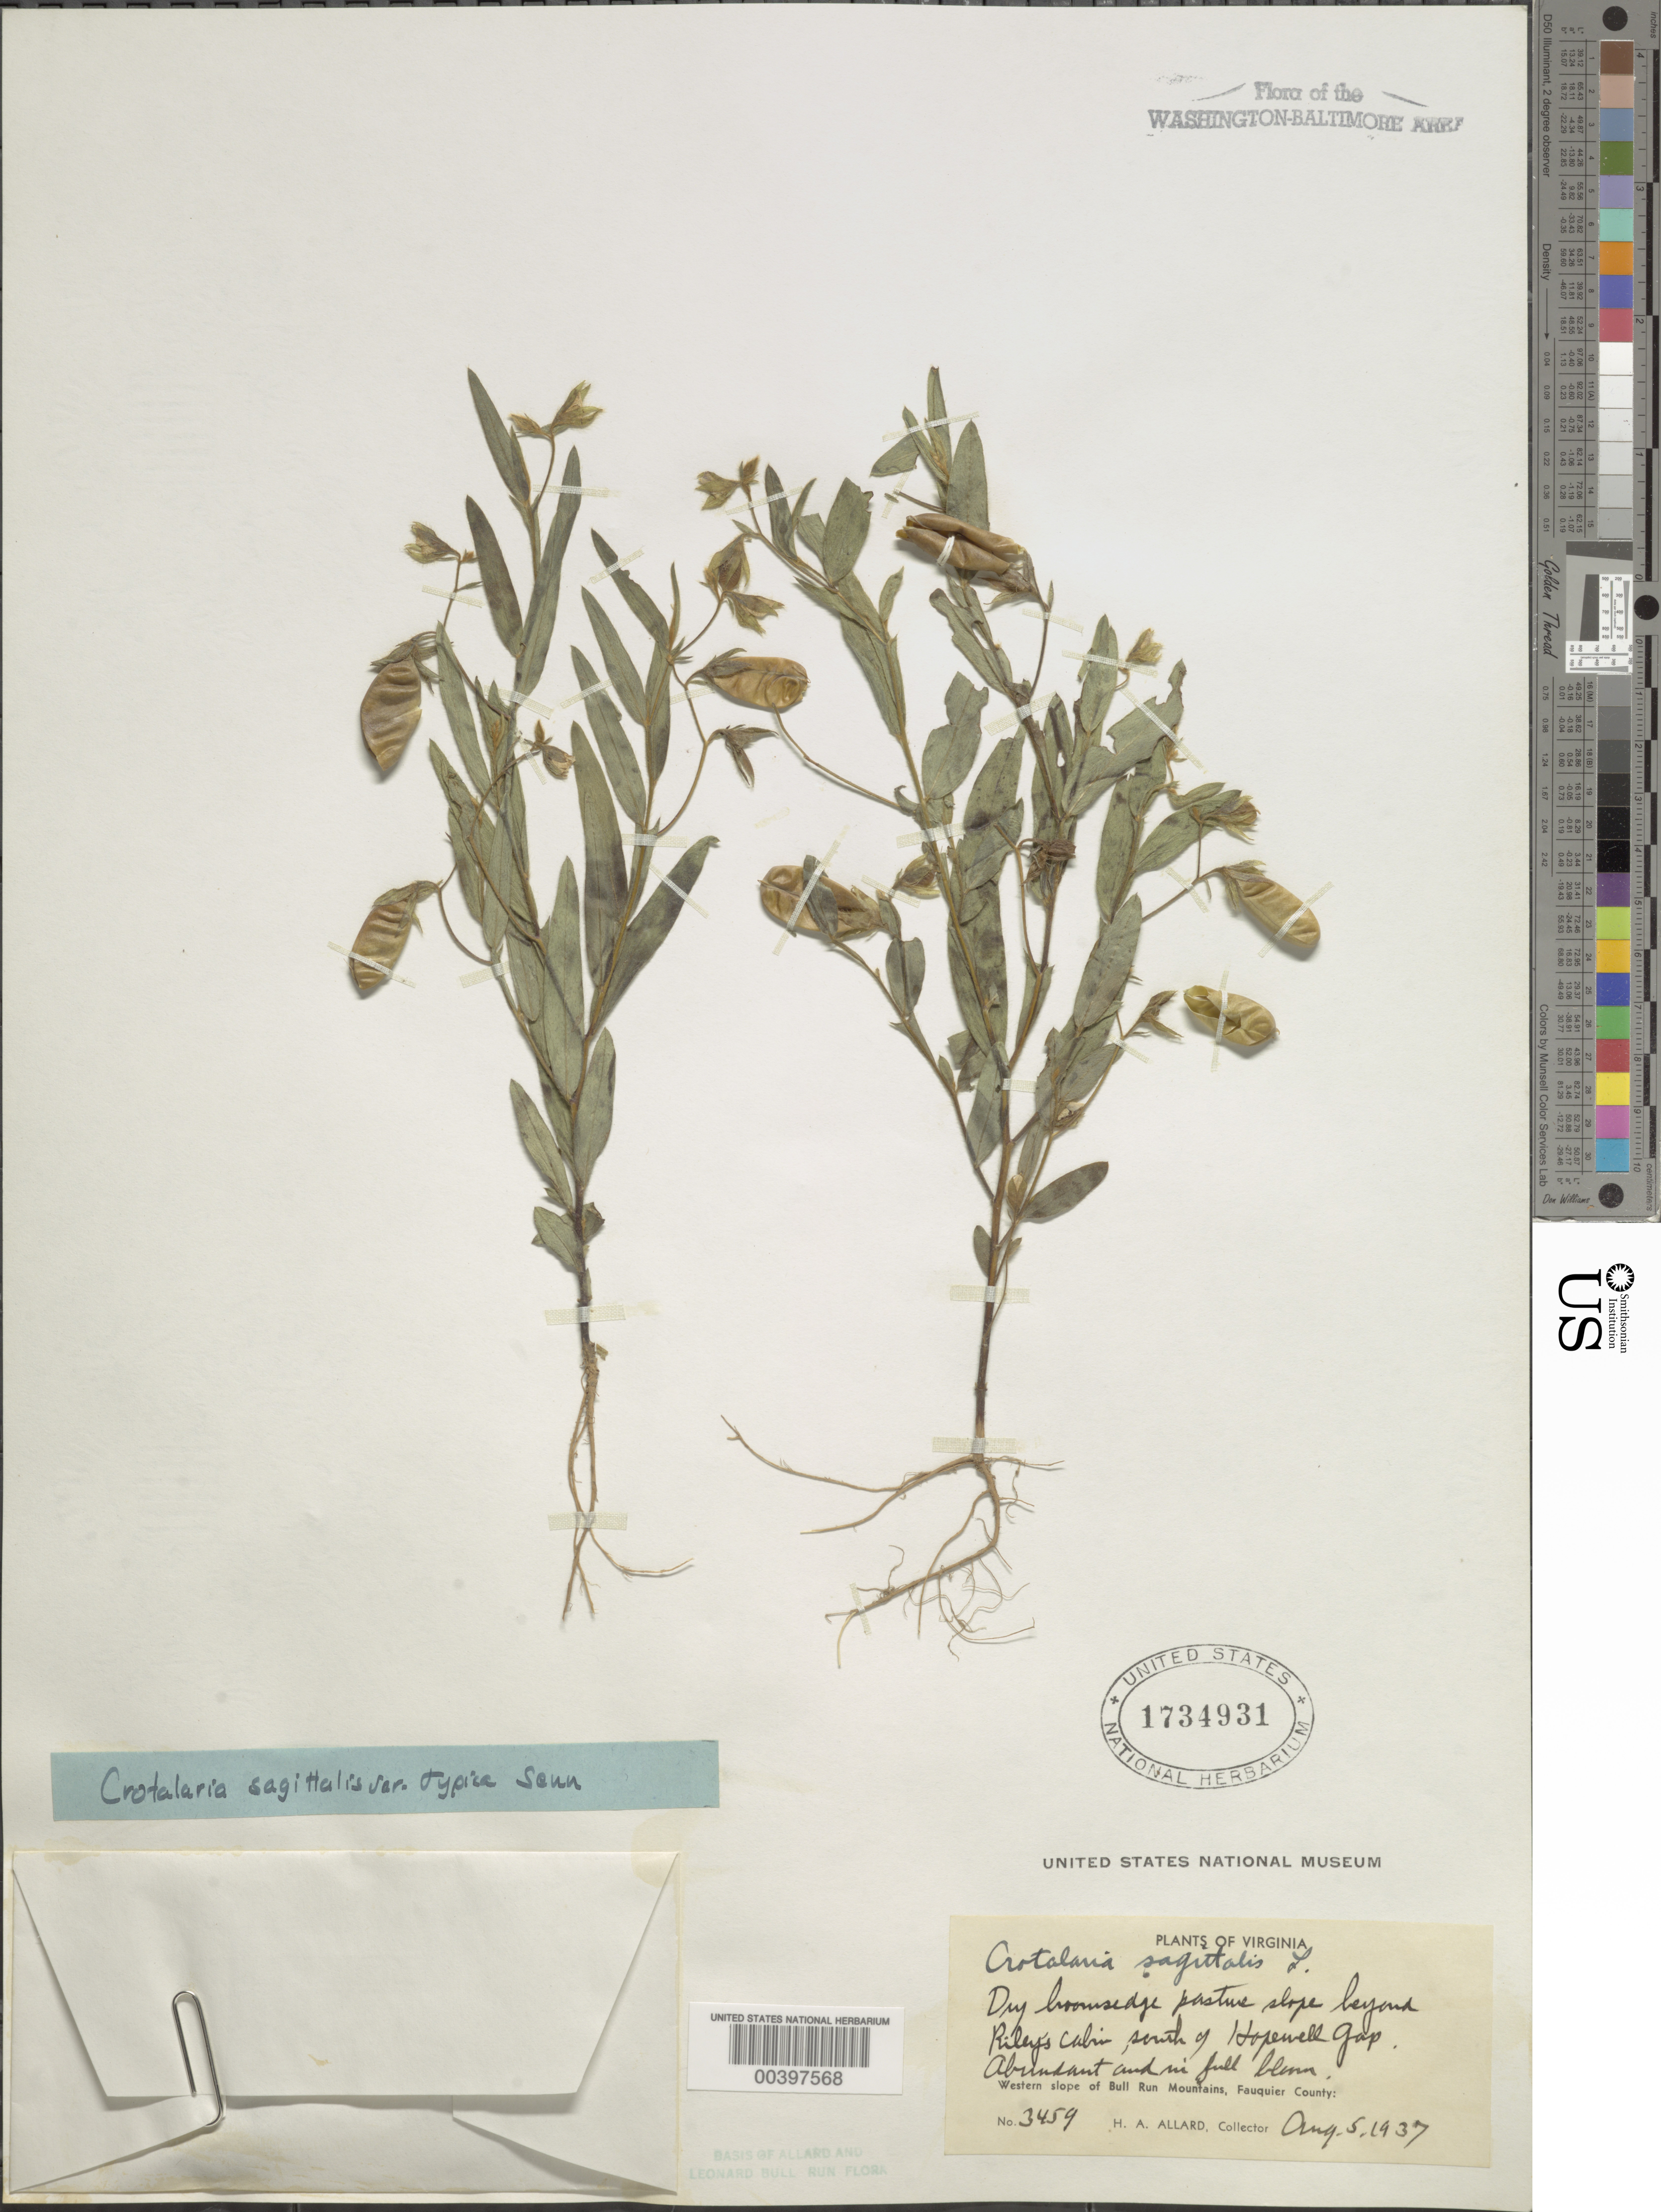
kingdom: Plantae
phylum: Tracheophyta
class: Magnoliopsida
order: Fabales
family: Fabaceae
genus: Crotalaria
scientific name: Crotalaria sagittalis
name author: L.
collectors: H. A. Allard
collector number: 3459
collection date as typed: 05 Aug 1937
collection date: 1937-08-05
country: United States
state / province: Virginia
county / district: Fauquier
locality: South of Hopewell Gap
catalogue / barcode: US 1734931